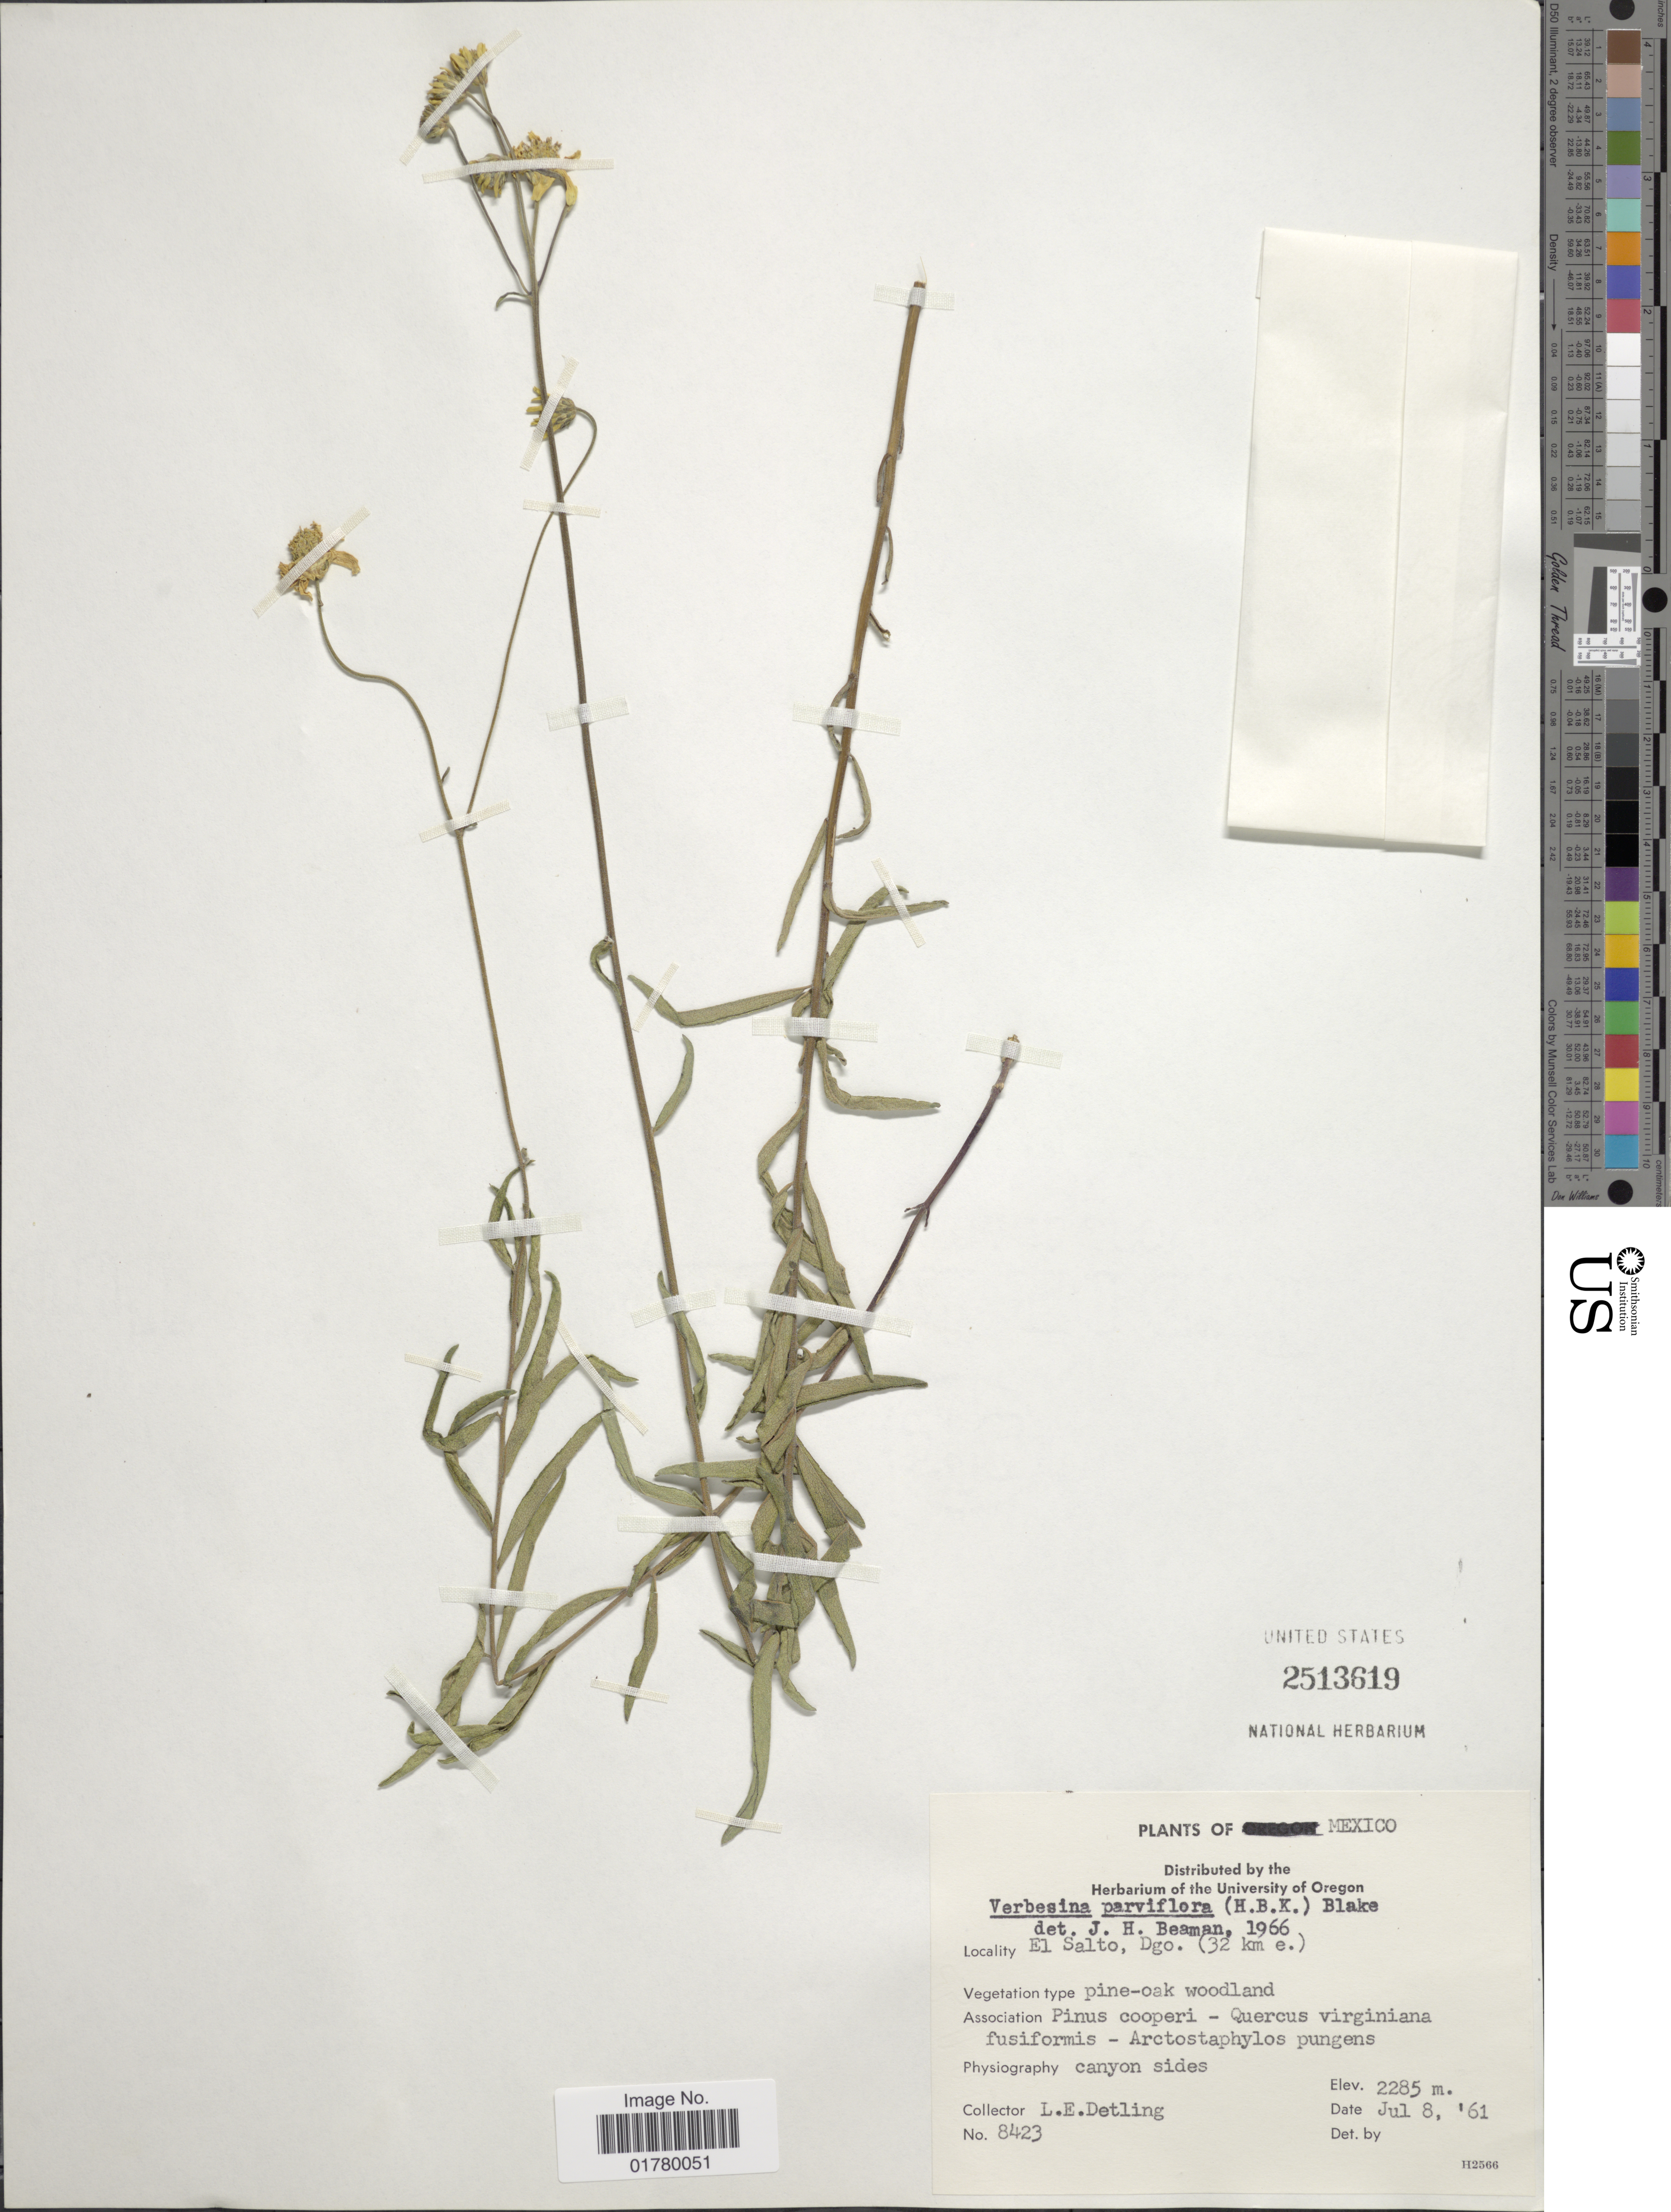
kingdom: Plantae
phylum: Tracheophyta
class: Magnoliopsida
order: Asterales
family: Asteraceae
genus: Verbesina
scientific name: Verbesina parviflora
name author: (Kunth) S.F. Blake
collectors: L. E. Detling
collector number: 8423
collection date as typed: Transcribed d/m/y: 8/7/61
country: Mexico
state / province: Durango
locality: El Salto (32 km e.)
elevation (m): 2285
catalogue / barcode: US 2513619